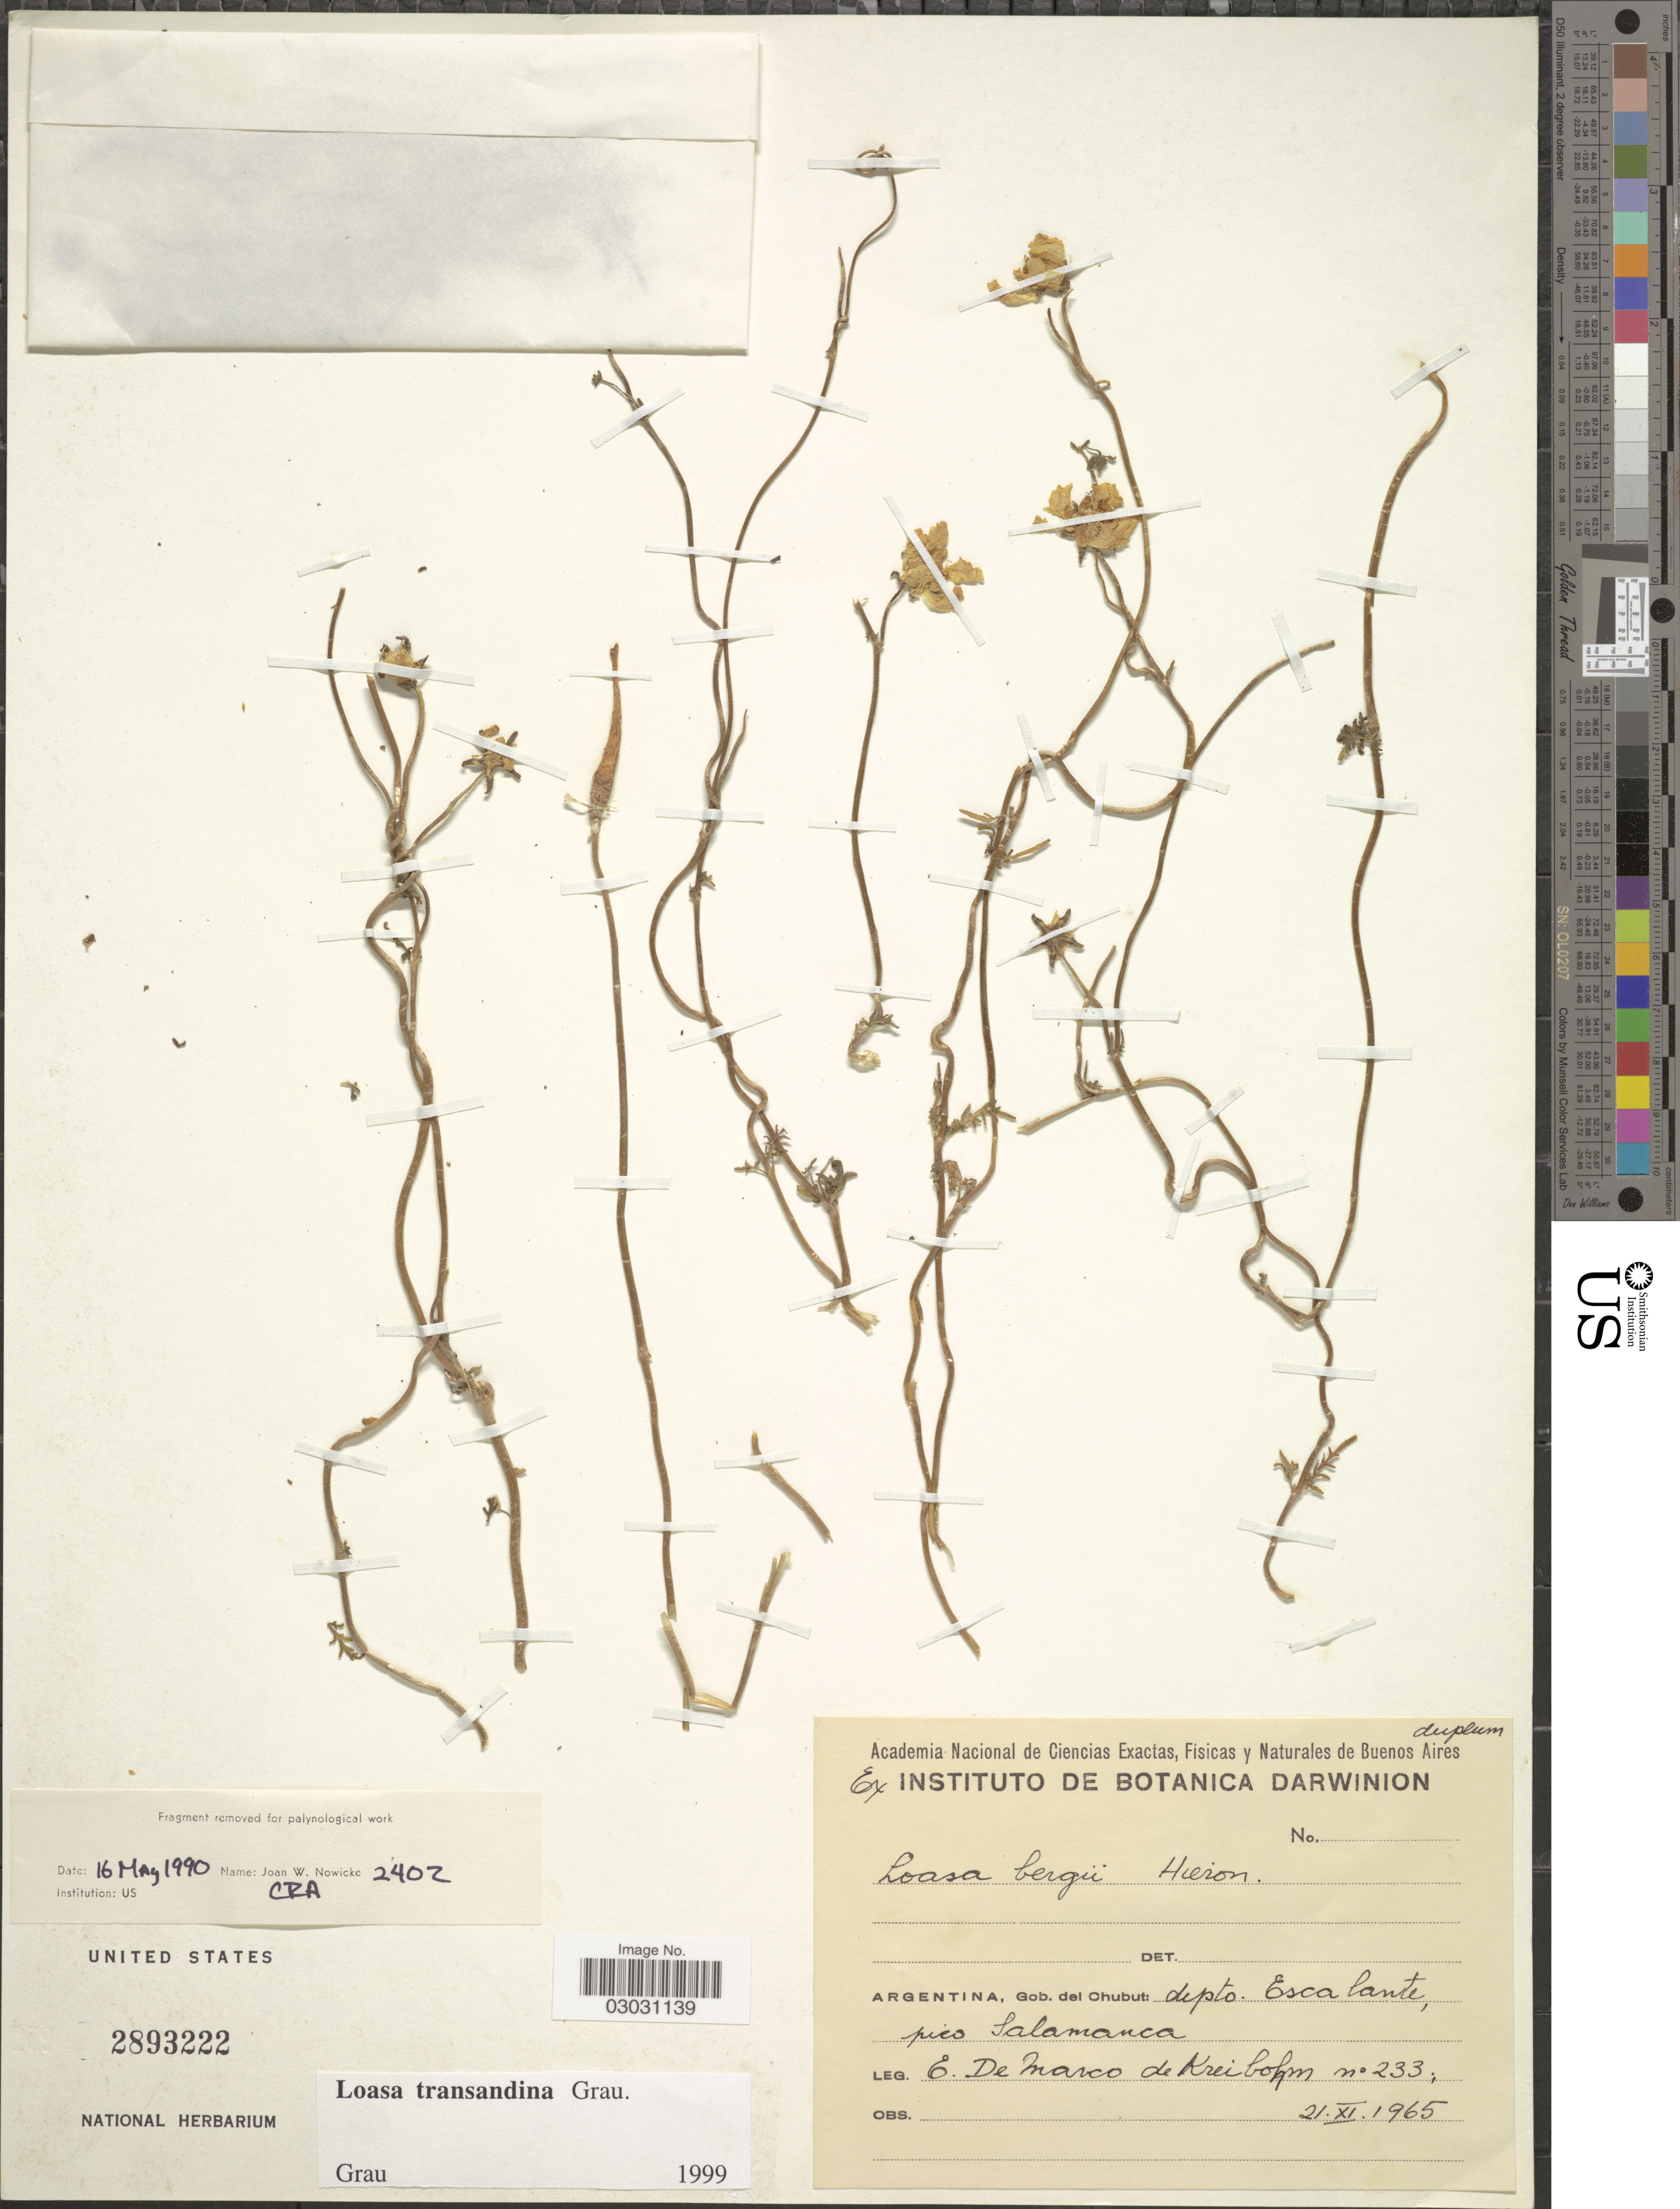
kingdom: Plantae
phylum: Tracheophyta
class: Magnoliopsida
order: Cornales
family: Loasaceae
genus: Loasa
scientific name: Loasa transandina Grau, ined.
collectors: E. Kreibohm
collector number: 233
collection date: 1965-11-21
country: Argentina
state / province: Chubut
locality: Gob. del Chubut: depto. Escalante pico Salamanca.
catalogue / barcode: US 2893222